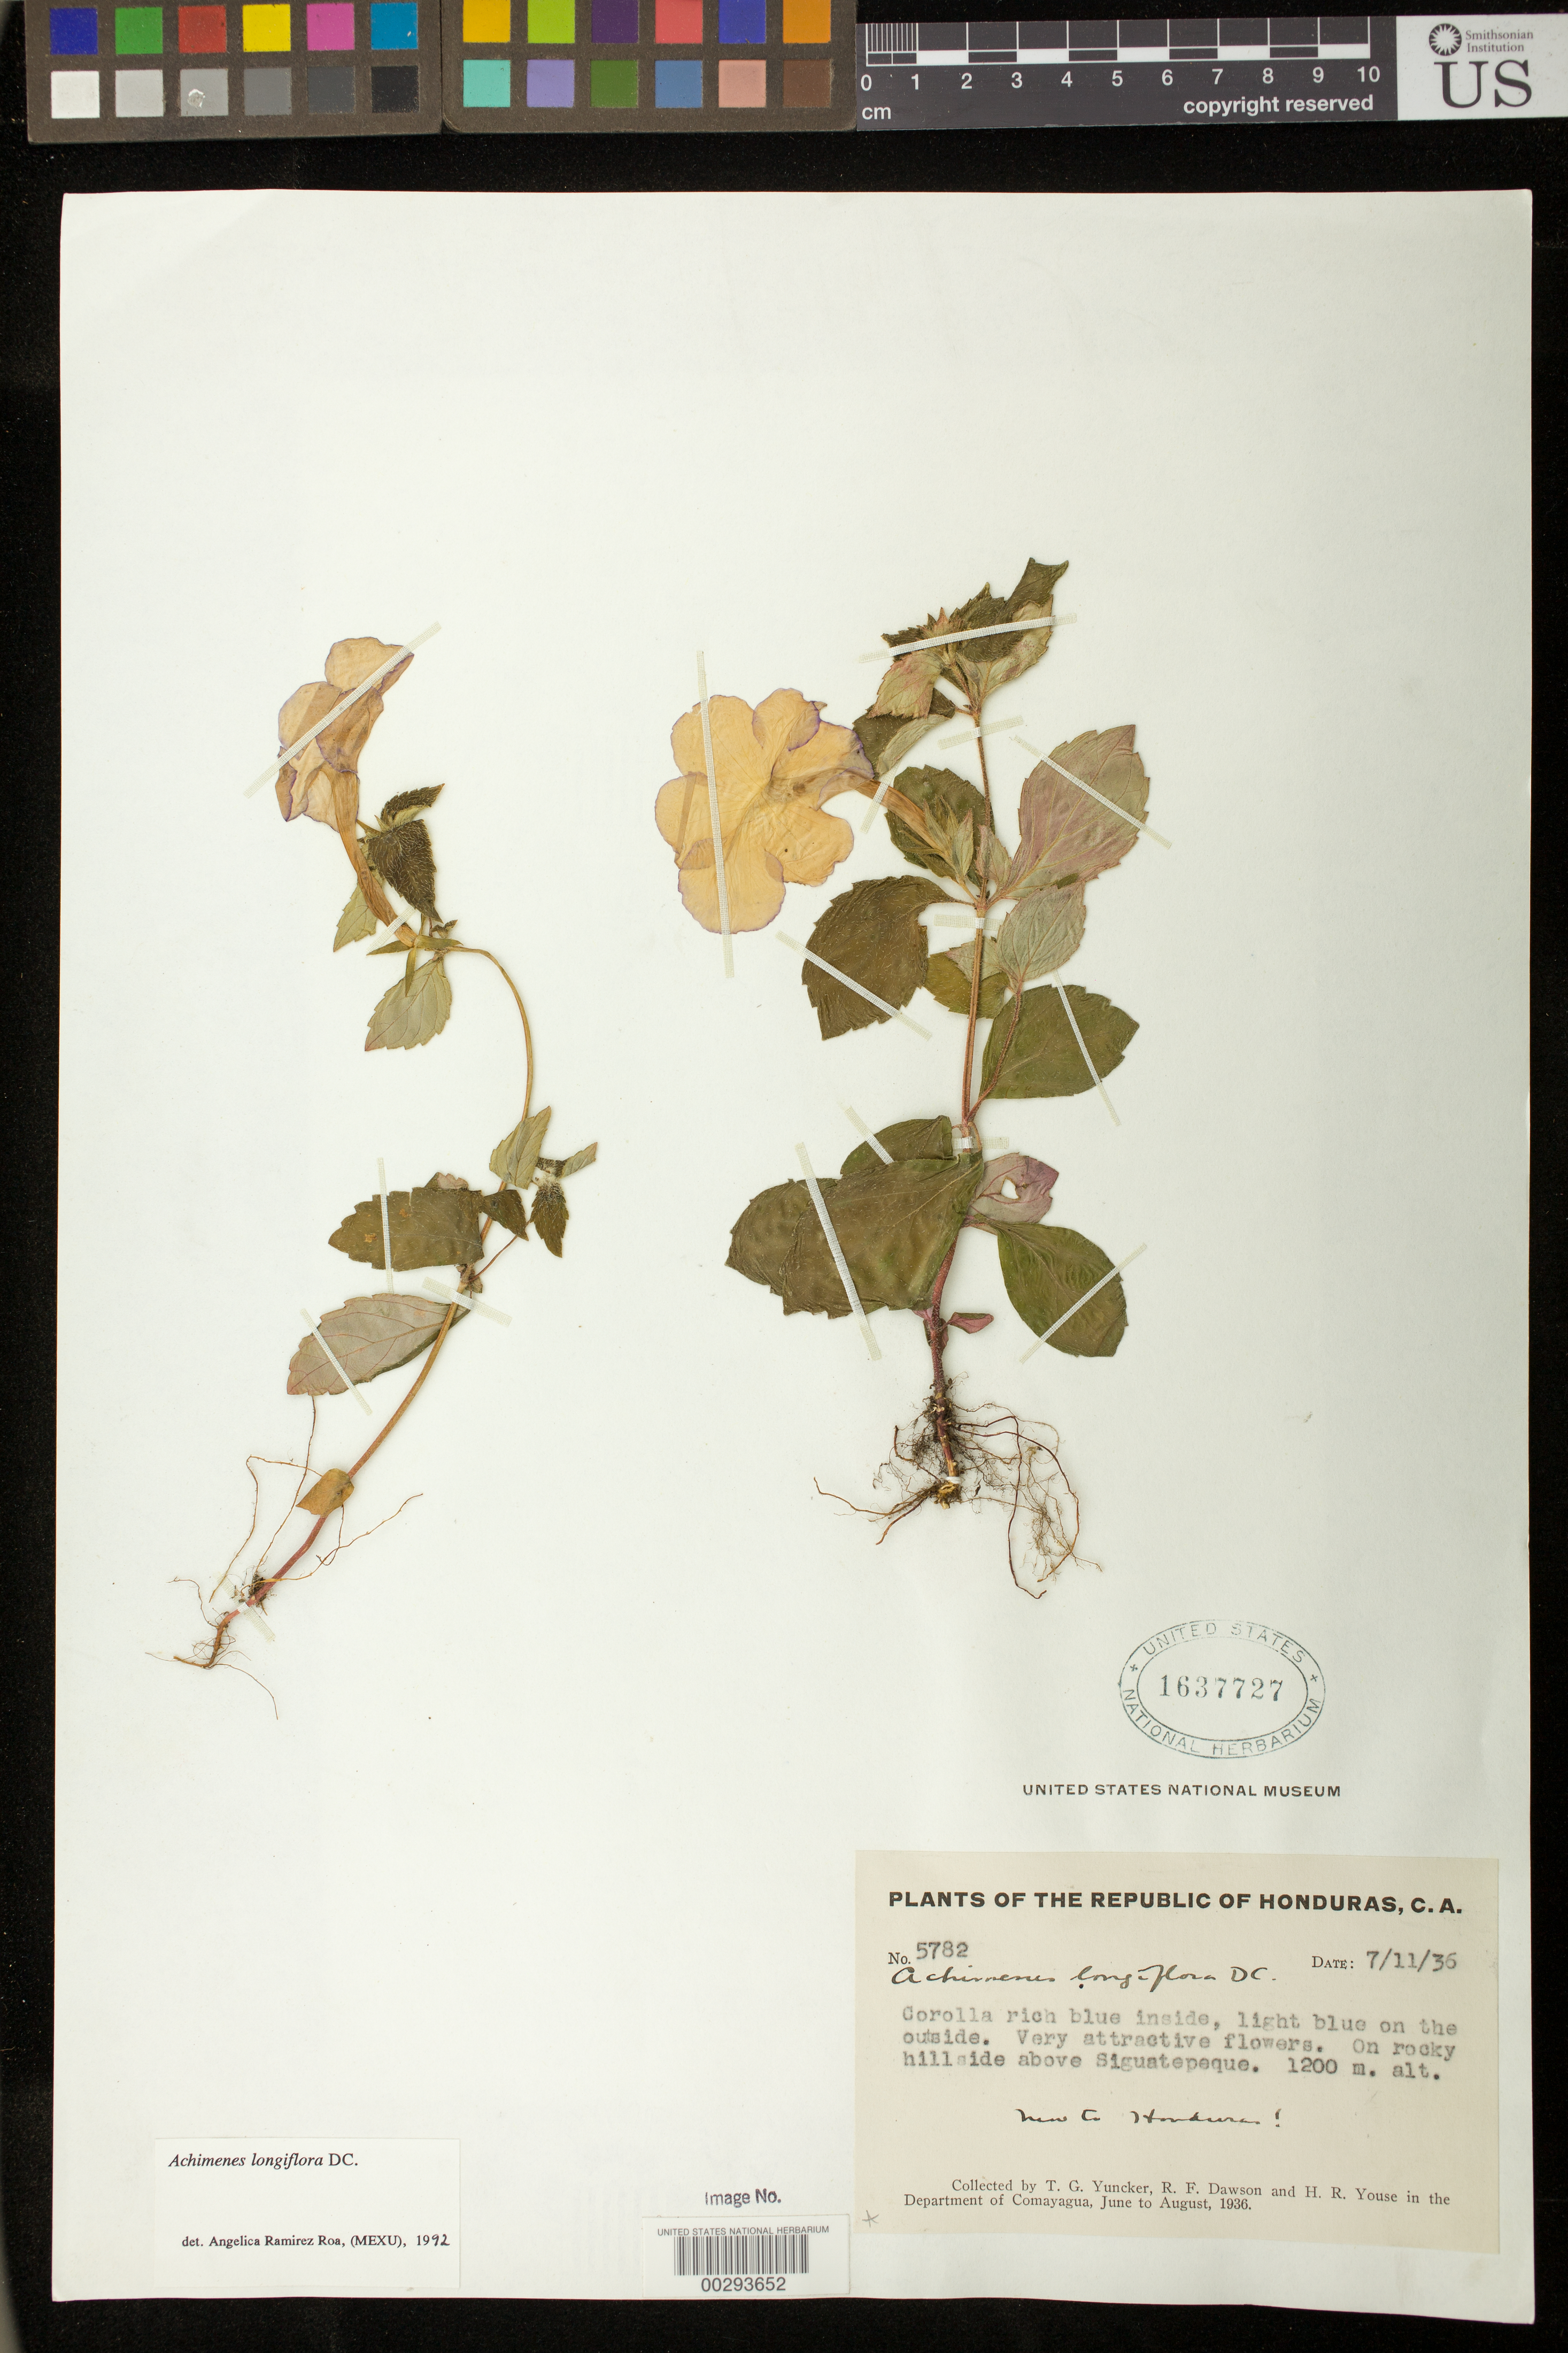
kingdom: Plantae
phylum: Tracheophyta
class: Magnoliopsida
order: Lamiales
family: Gesneriaceae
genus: Achimenes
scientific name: Achimenes longiflora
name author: DC.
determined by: Skog, Laurence E.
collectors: T. G. Yuncker, R. F. Dawson & H. Youse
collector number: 5782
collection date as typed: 11 Jul 1936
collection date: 1936-07-11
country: Honduras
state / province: Comayagua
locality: Above Siguatepeque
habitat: On rocky hillside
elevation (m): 1200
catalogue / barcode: US 1637727